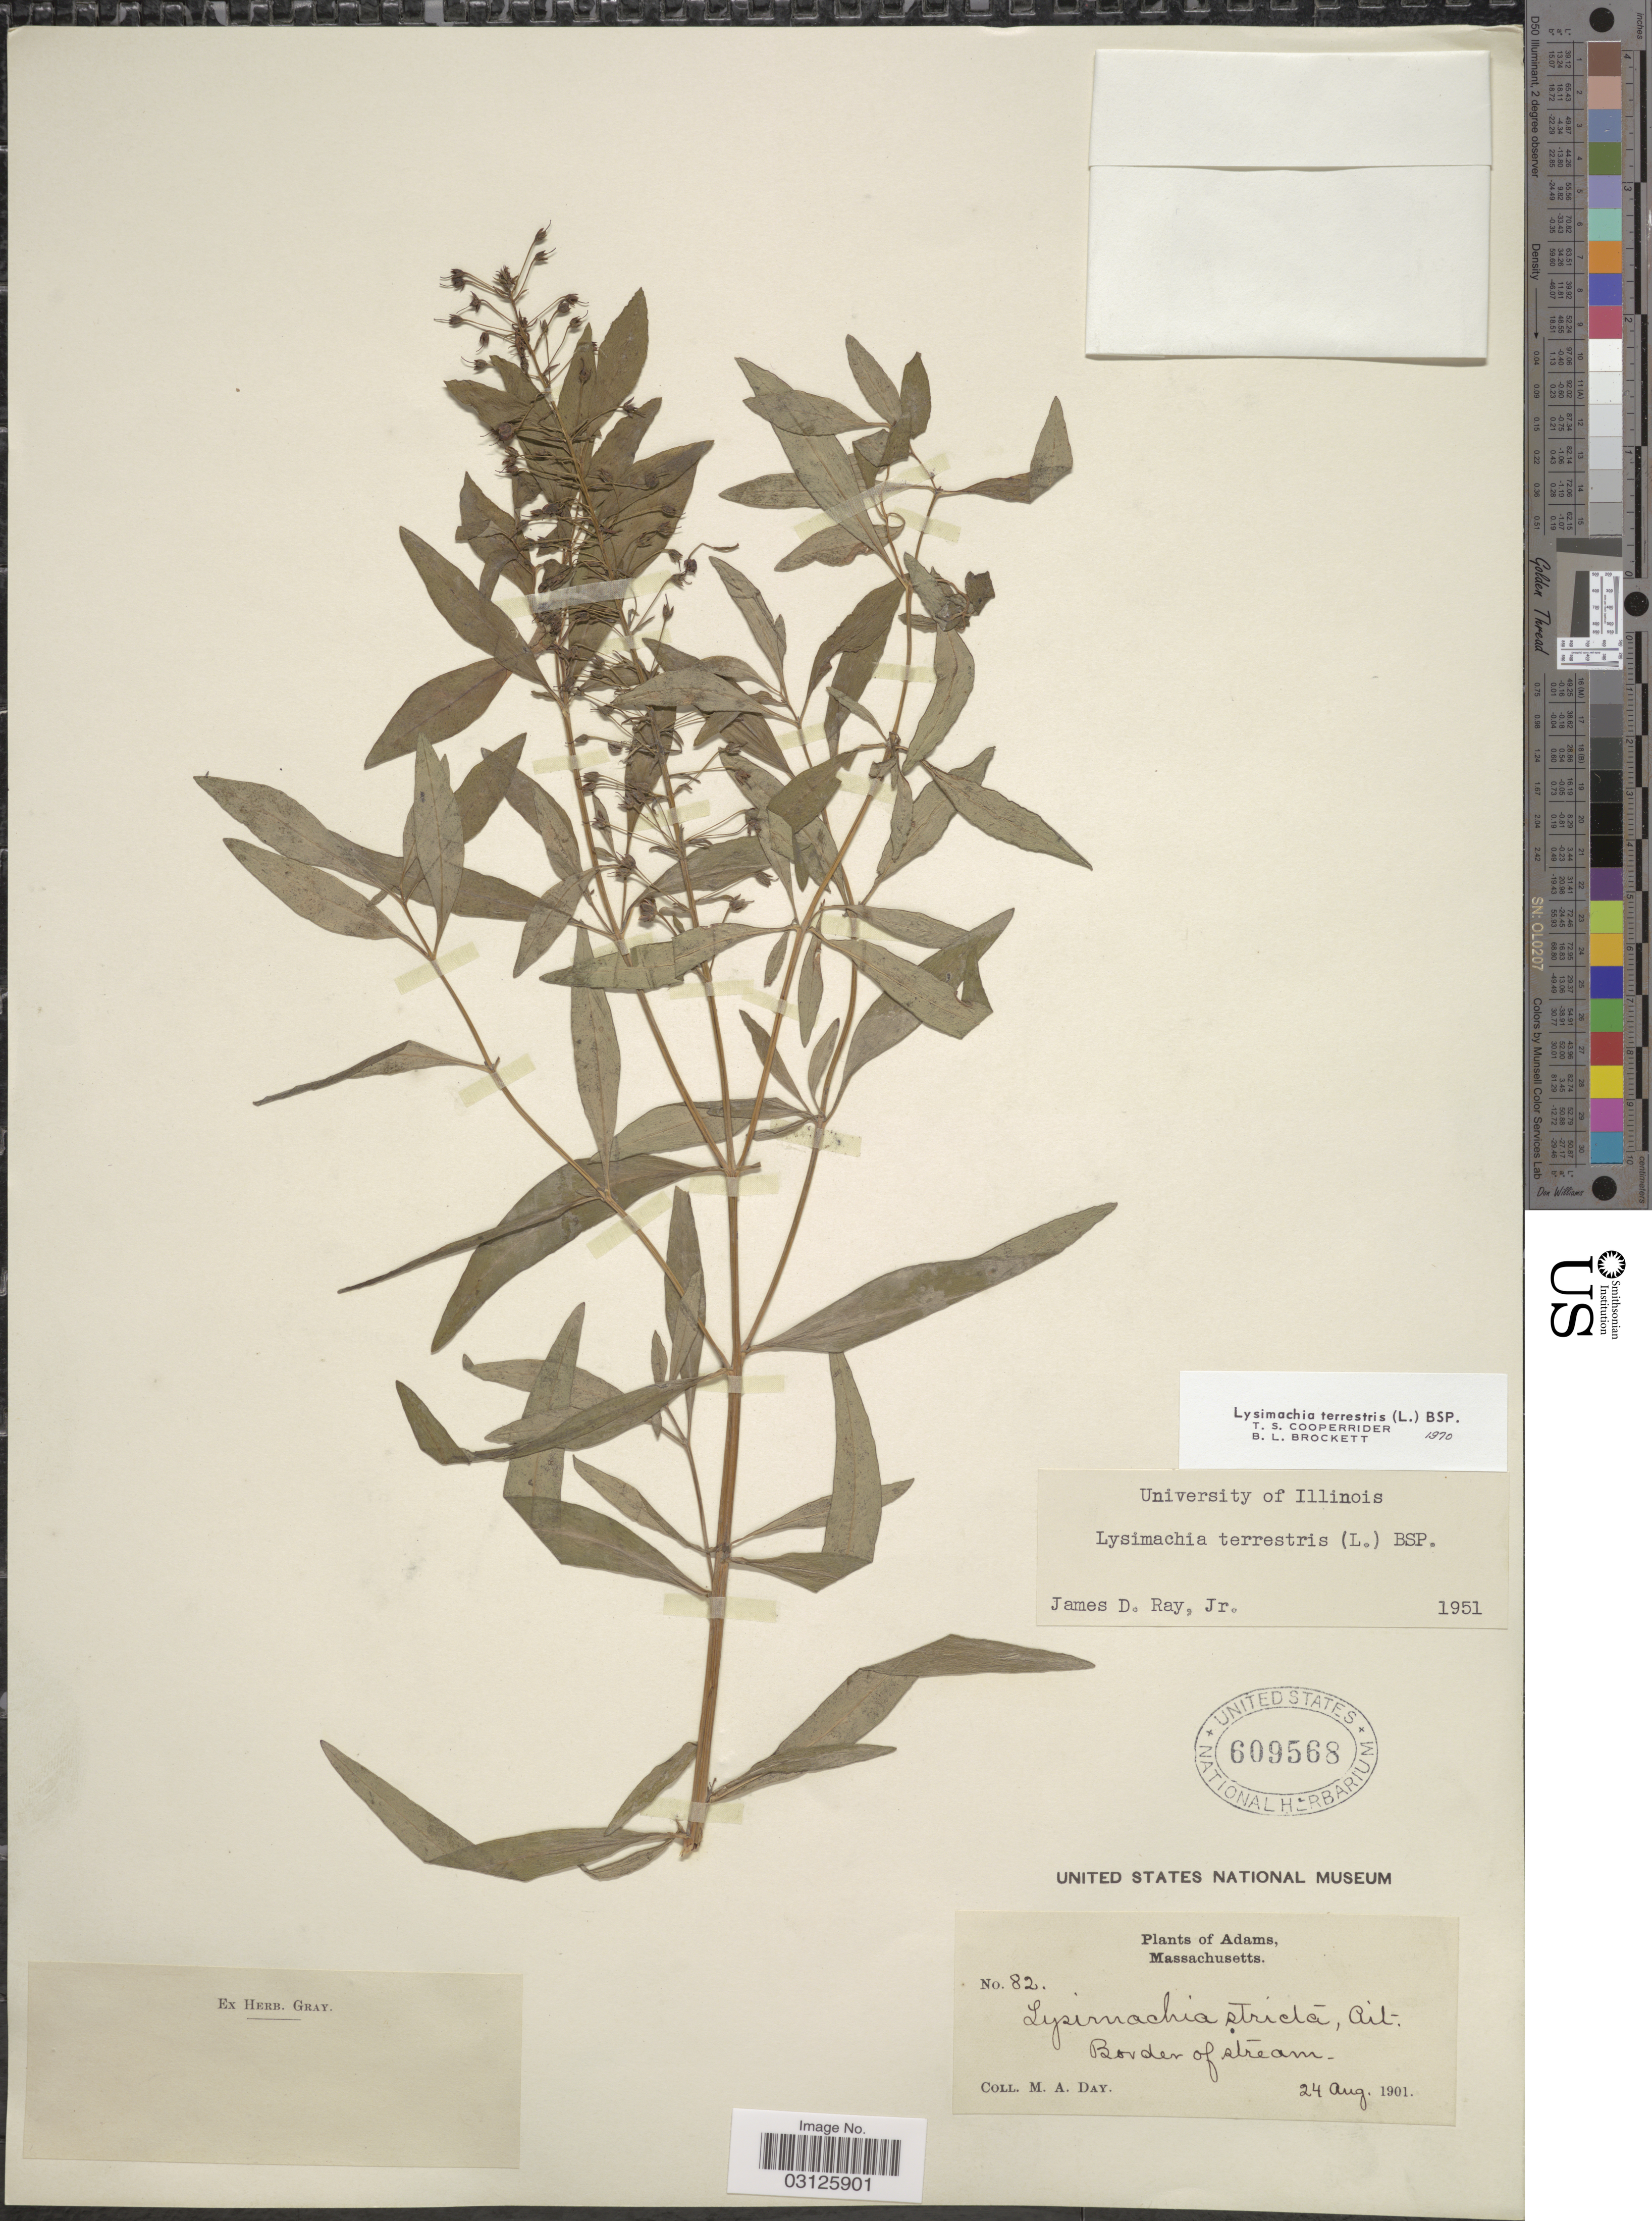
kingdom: Plantae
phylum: Tracheophyta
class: Magnoliopsida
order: Ericales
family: Primulaceae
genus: Lysimachia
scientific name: Lysimachia terrestris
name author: (L.) Britton, Stearns & Poggenb.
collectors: M. Day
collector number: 82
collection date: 1901-08-24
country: United States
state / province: Massachusetts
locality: Adams. Border of stream.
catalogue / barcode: US 609568